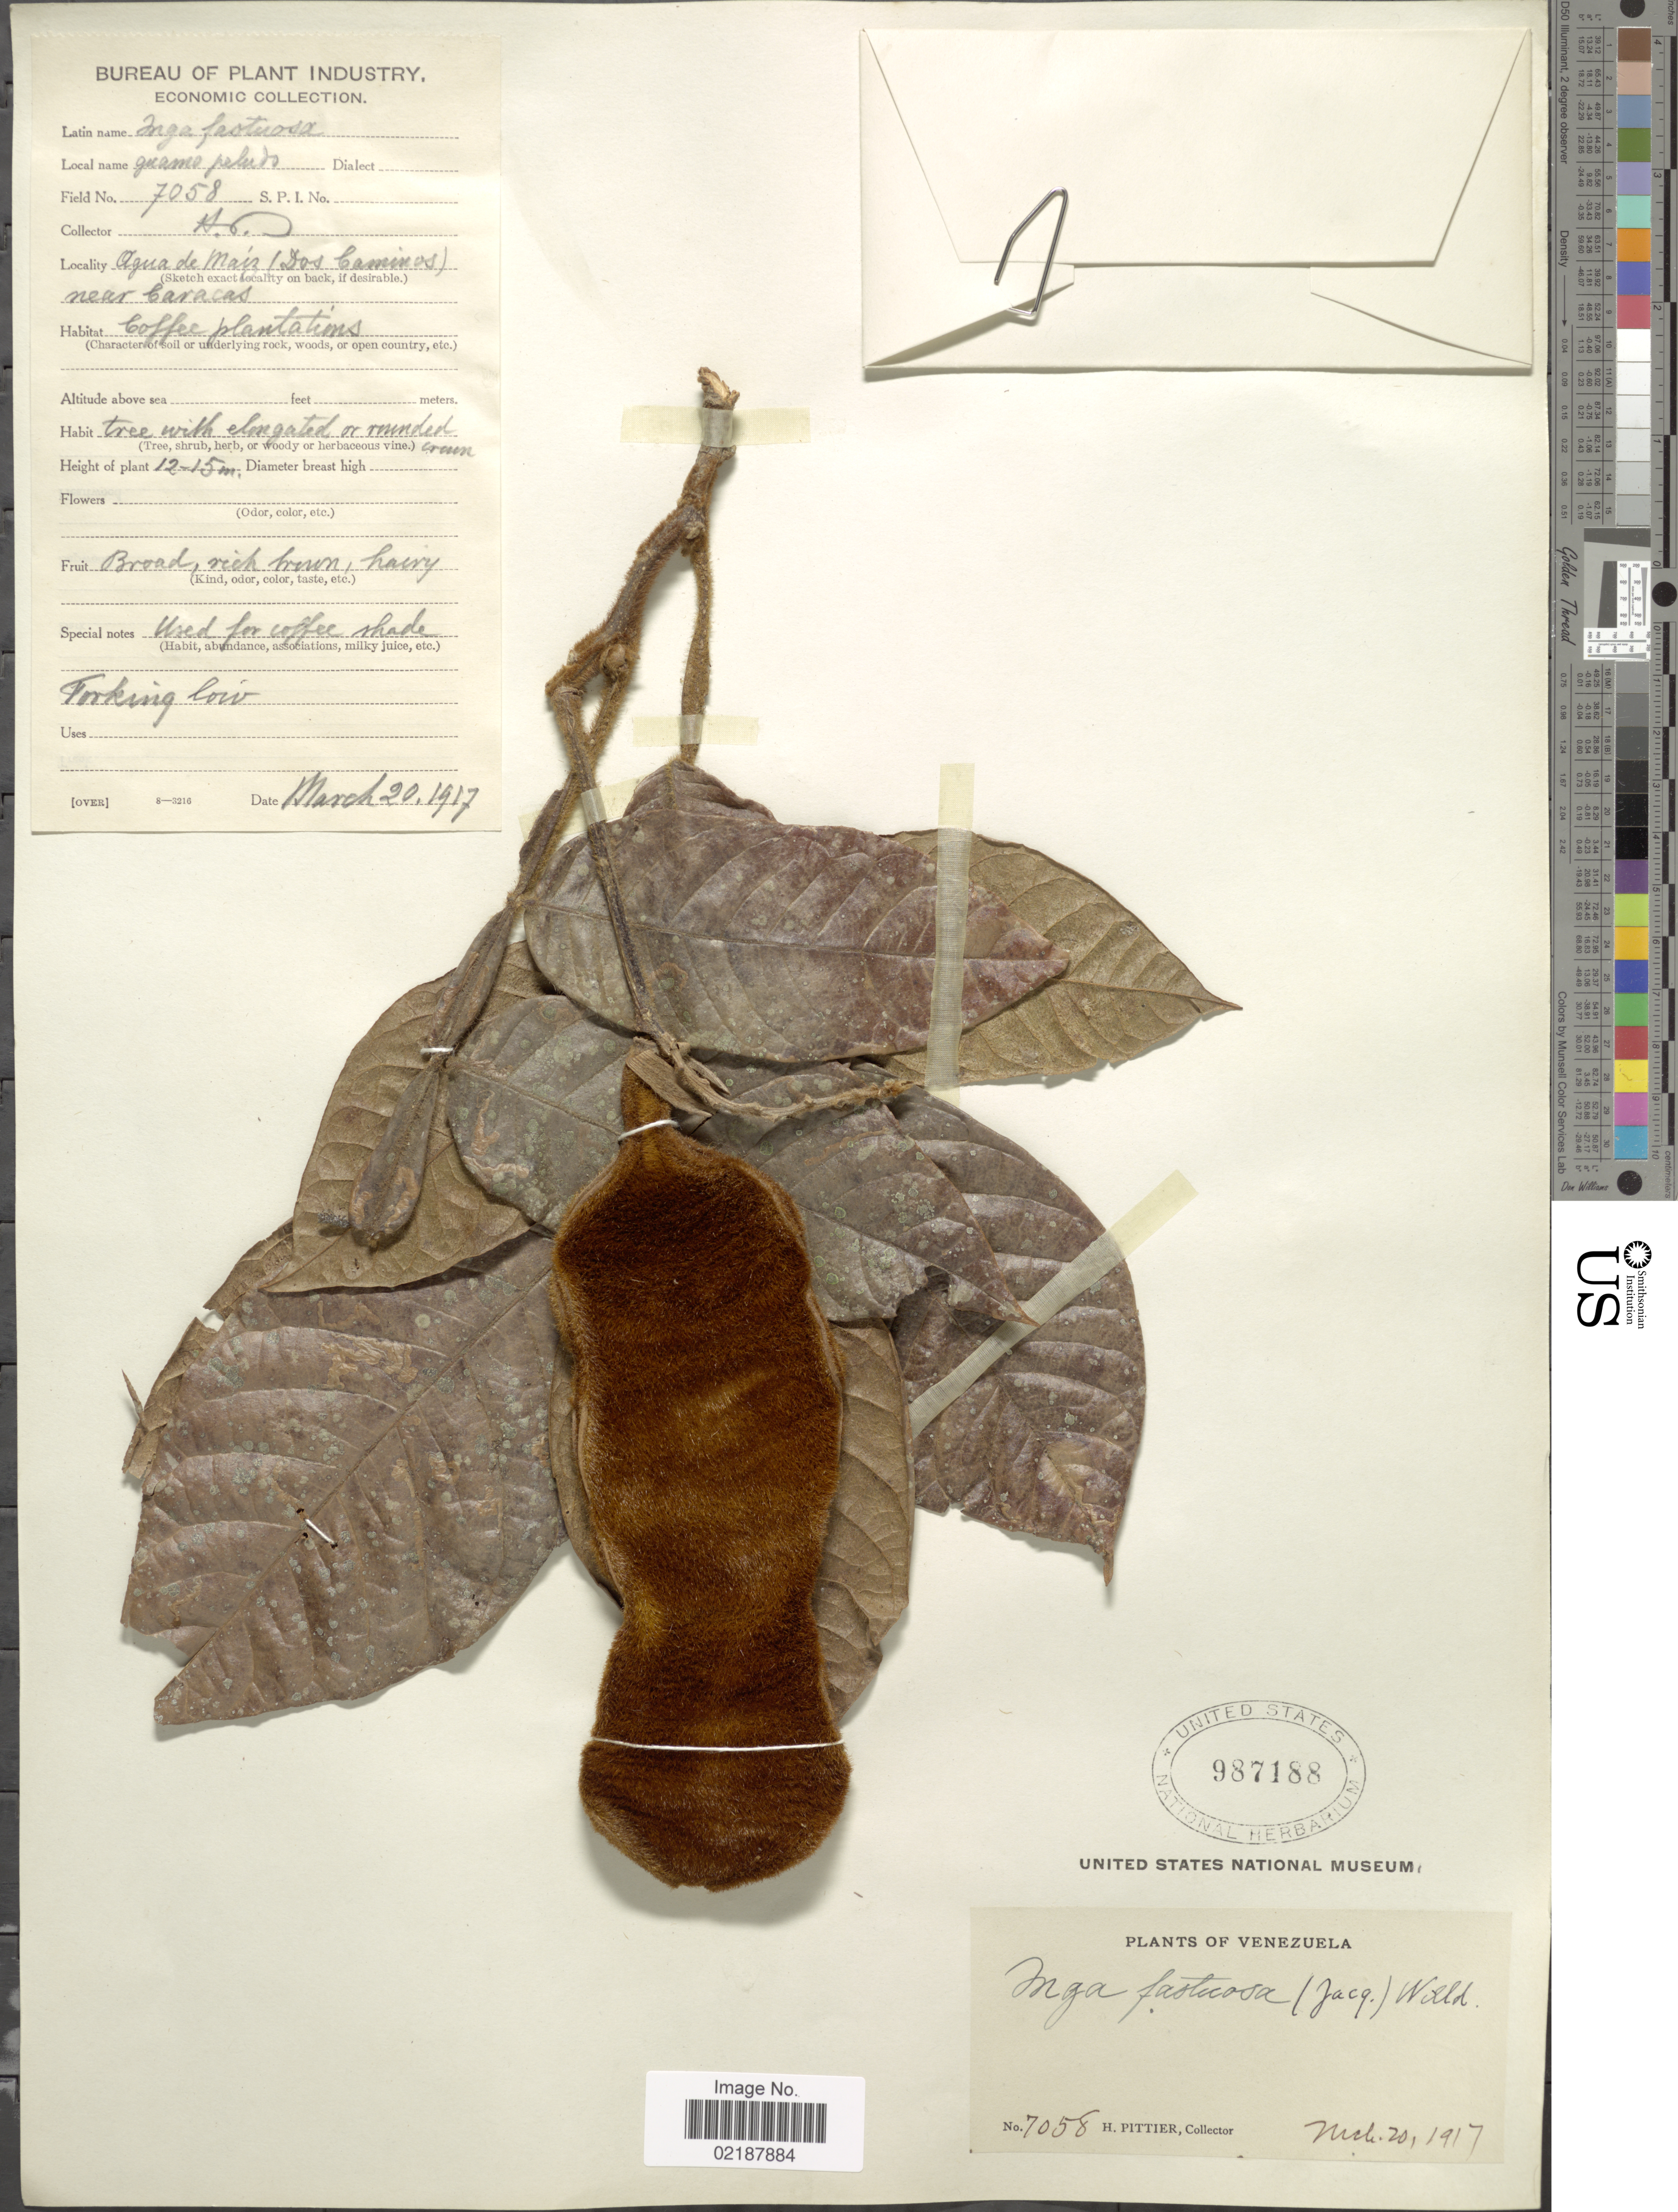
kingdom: Plantae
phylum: Tracheophyta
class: Magnoliopsida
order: Fabales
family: Fabaceae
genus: Inga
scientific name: Inga fastuosa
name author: (Jacq.) Willd.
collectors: H. F. Pittier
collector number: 7058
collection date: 1917-03-20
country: Venezuela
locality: Agua de Mais (Dos Caminos) near Caracas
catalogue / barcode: US 987188